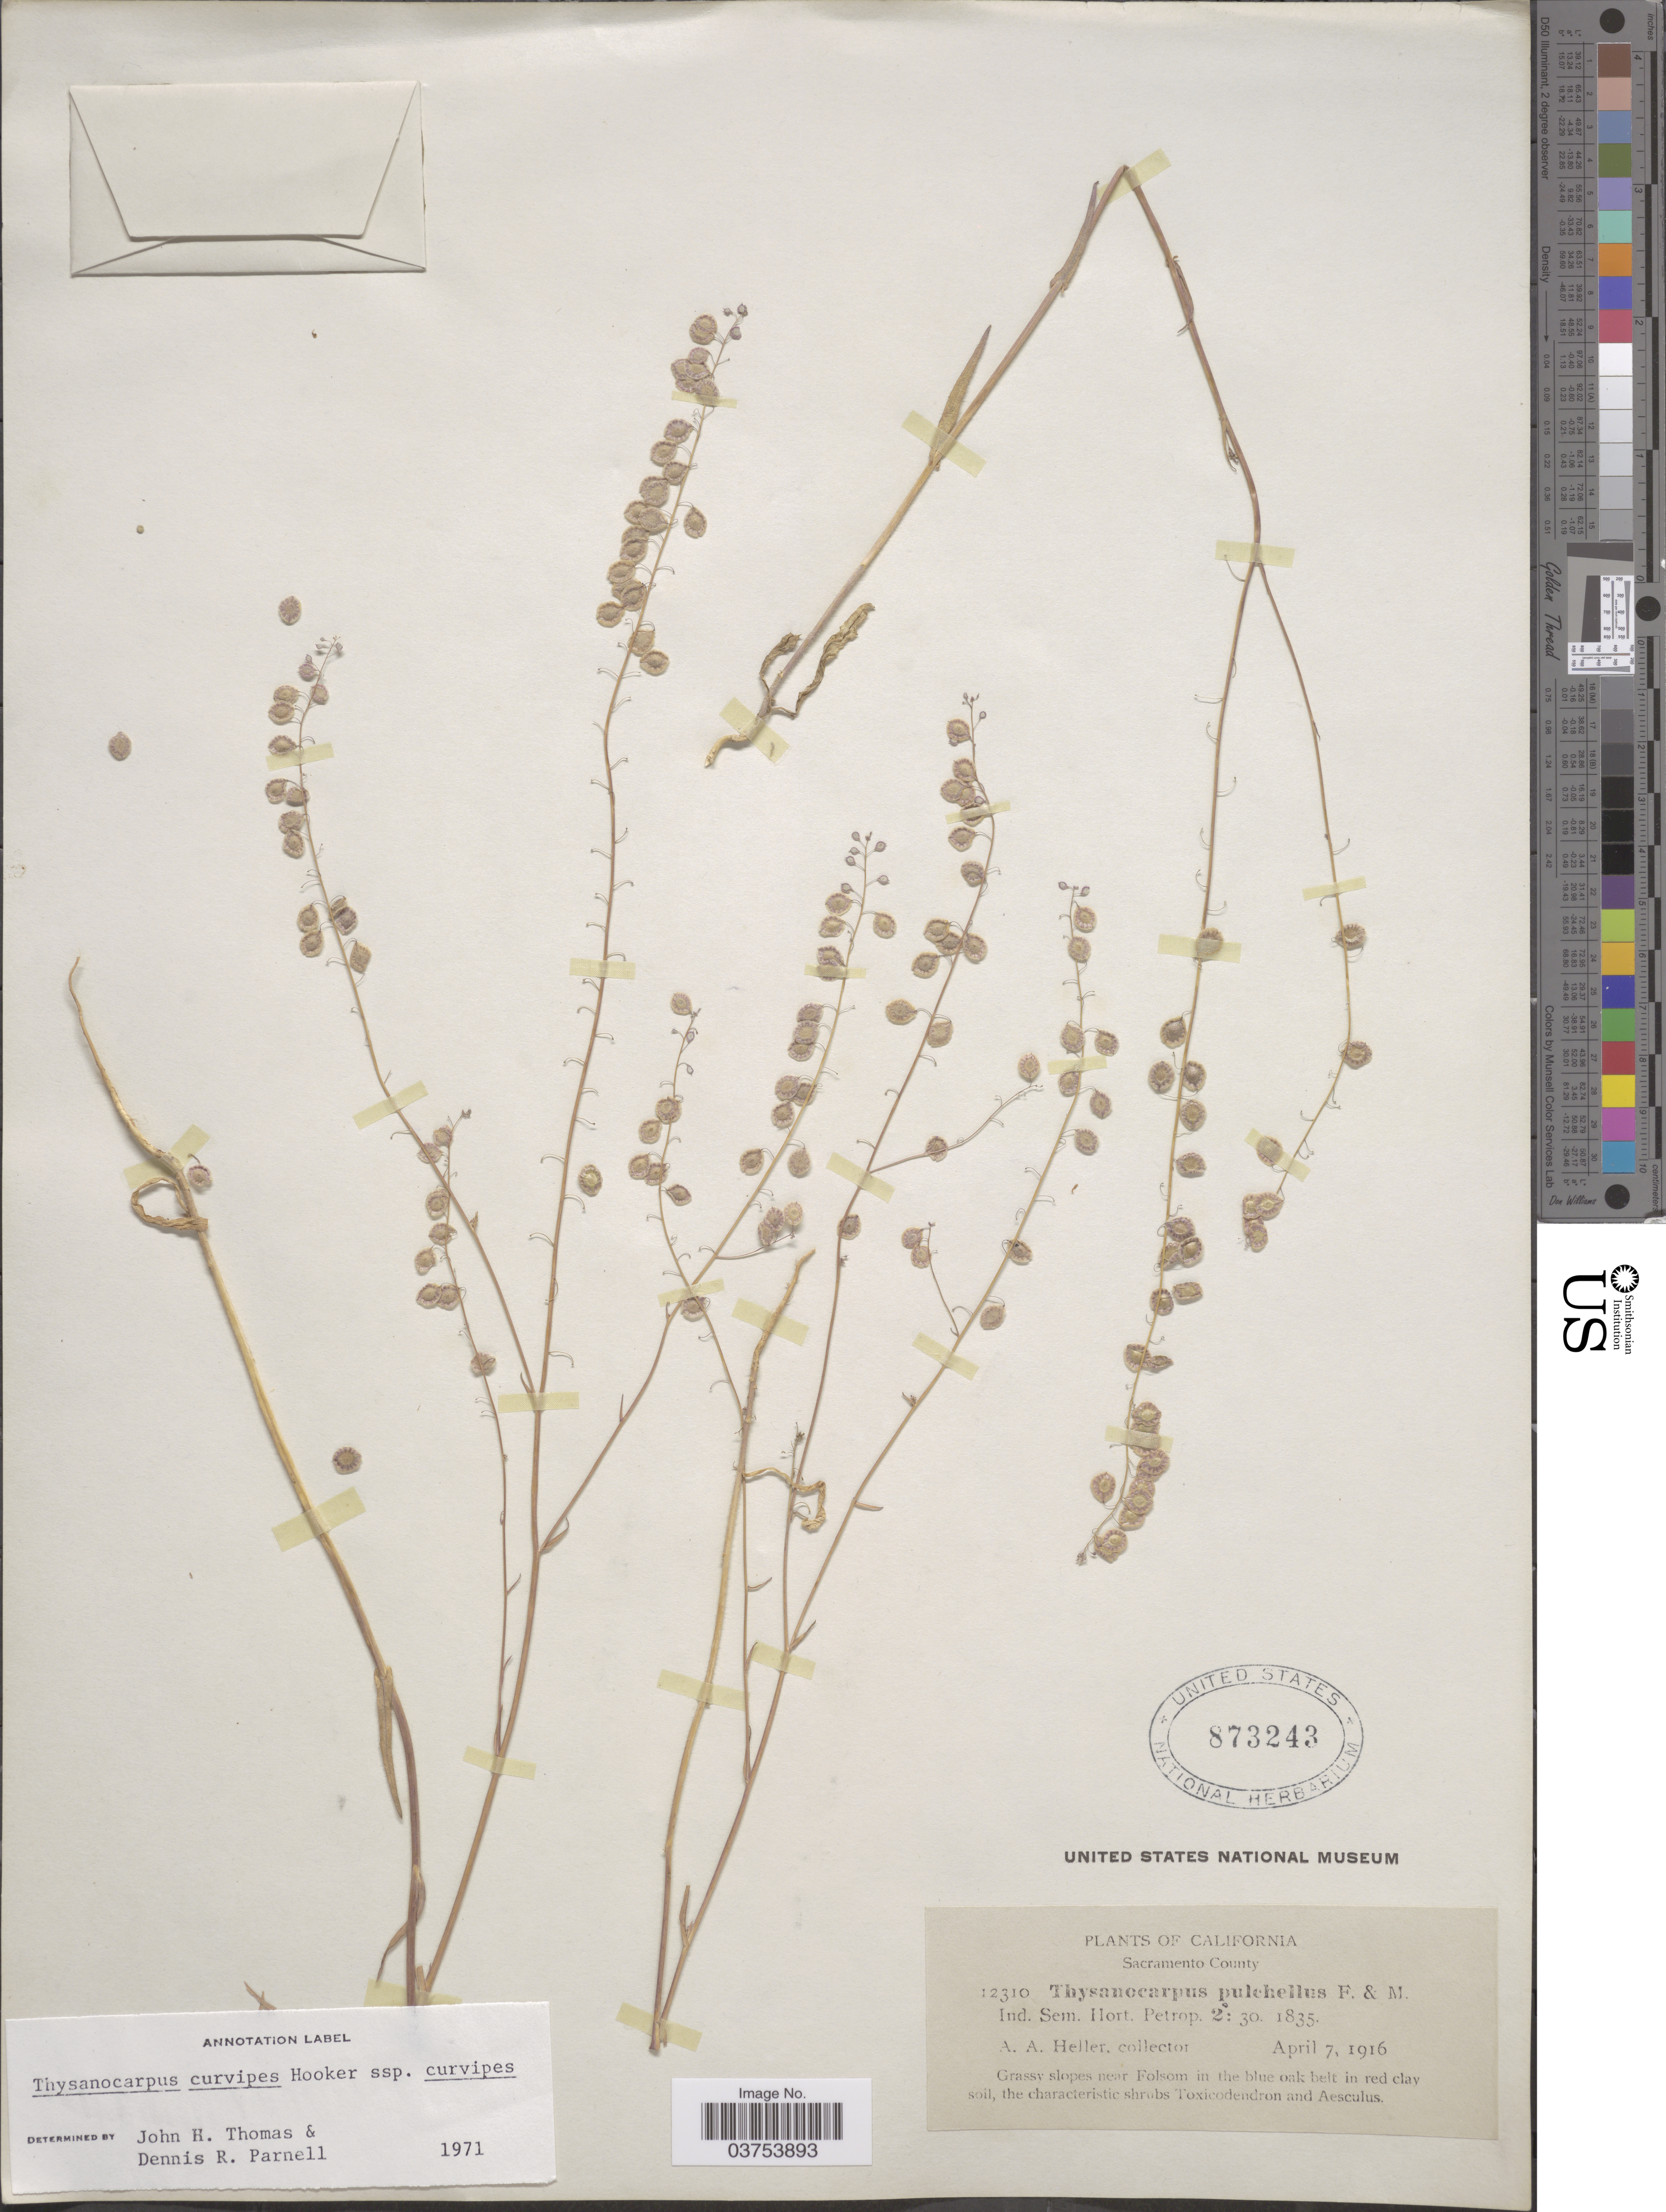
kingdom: Plantae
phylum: Tracheophyta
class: Magnoliopsida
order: Brassicales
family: Brassicaceae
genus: Thysanocarpus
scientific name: Thysanocarpus curvipes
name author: Hook.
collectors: A. A. Heller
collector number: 12310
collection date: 1916-04-07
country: United States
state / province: California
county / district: Sacramento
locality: Sacramento County. Grassy slopes near Folsom in the blue oak belt.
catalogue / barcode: US 873243